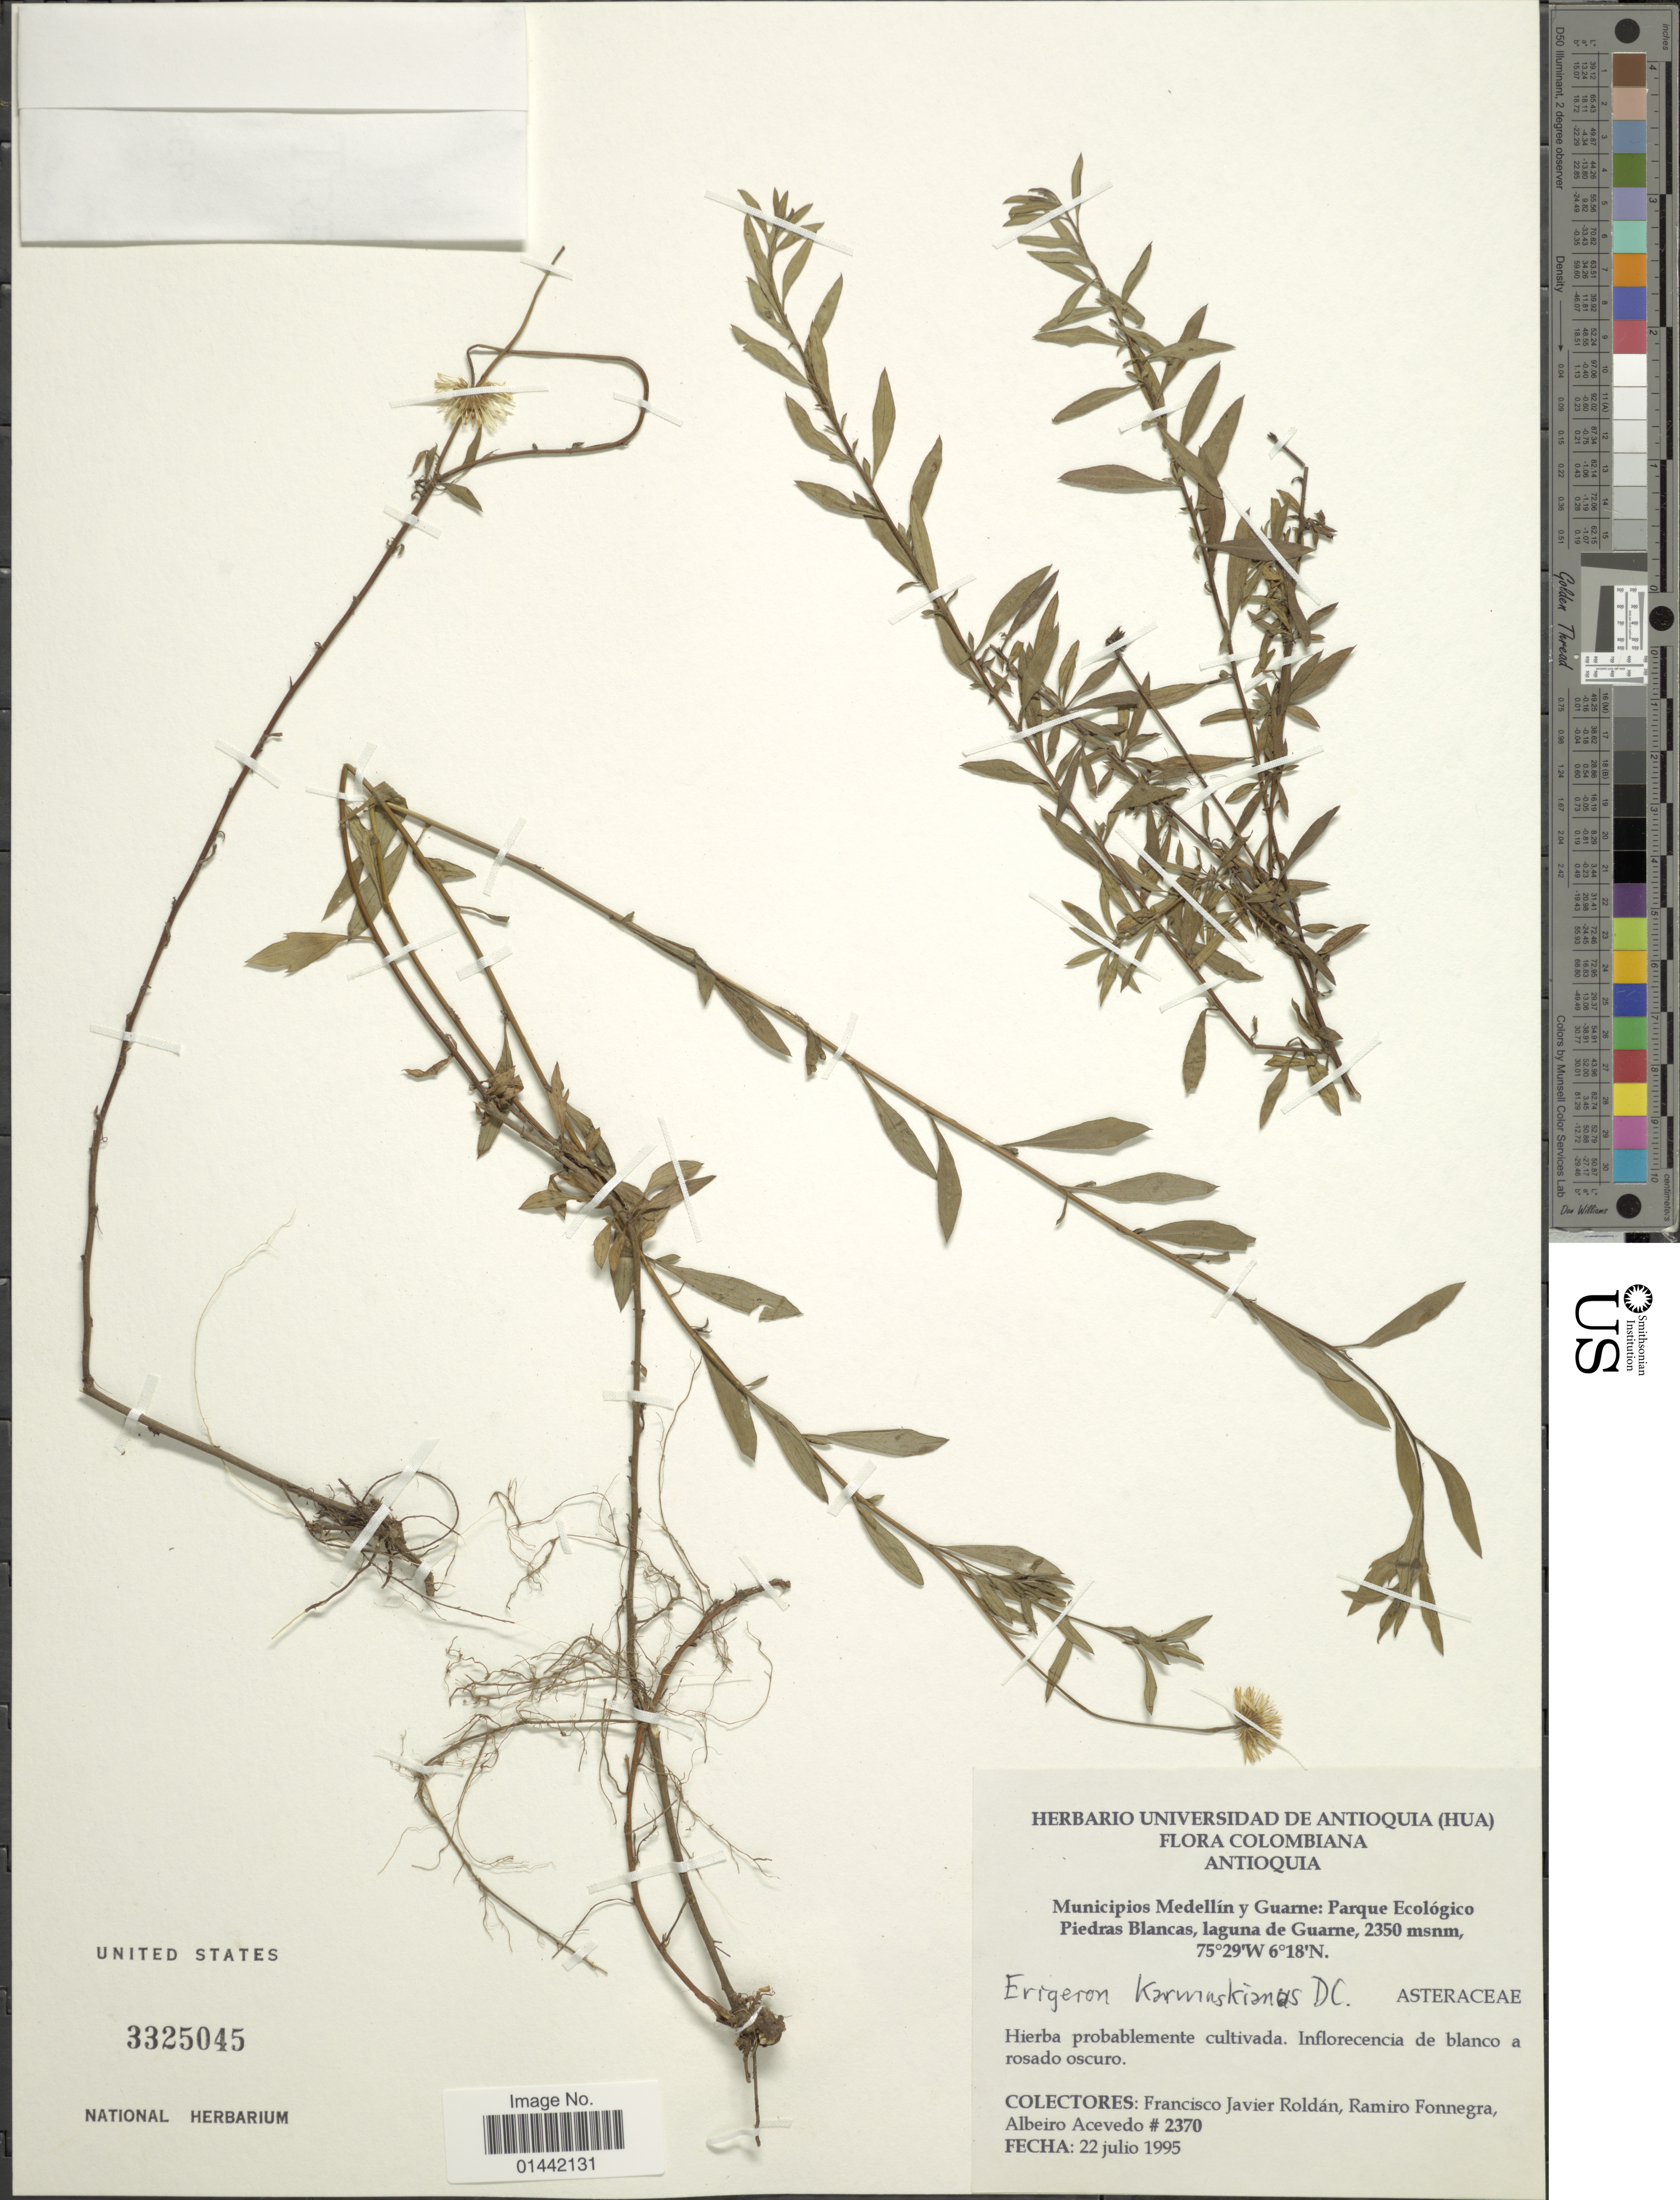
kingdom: Plantae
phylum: Tracheophyta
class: Magnoliopsida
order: Asterales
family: Asteraceae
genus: Erigeron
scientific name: Erigeron karvinskianus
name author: DC.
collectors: F. J. Roldán, R. Fonnegra G. & A. Acevedo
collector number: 2370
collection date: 1995-07-22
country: Colombia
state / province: Antioquia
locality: Municipios Medellín y Guarne: Parque Ecólogico Piedras Blancas, laguna de Guarne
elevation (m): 2350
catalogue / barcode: US 3325045